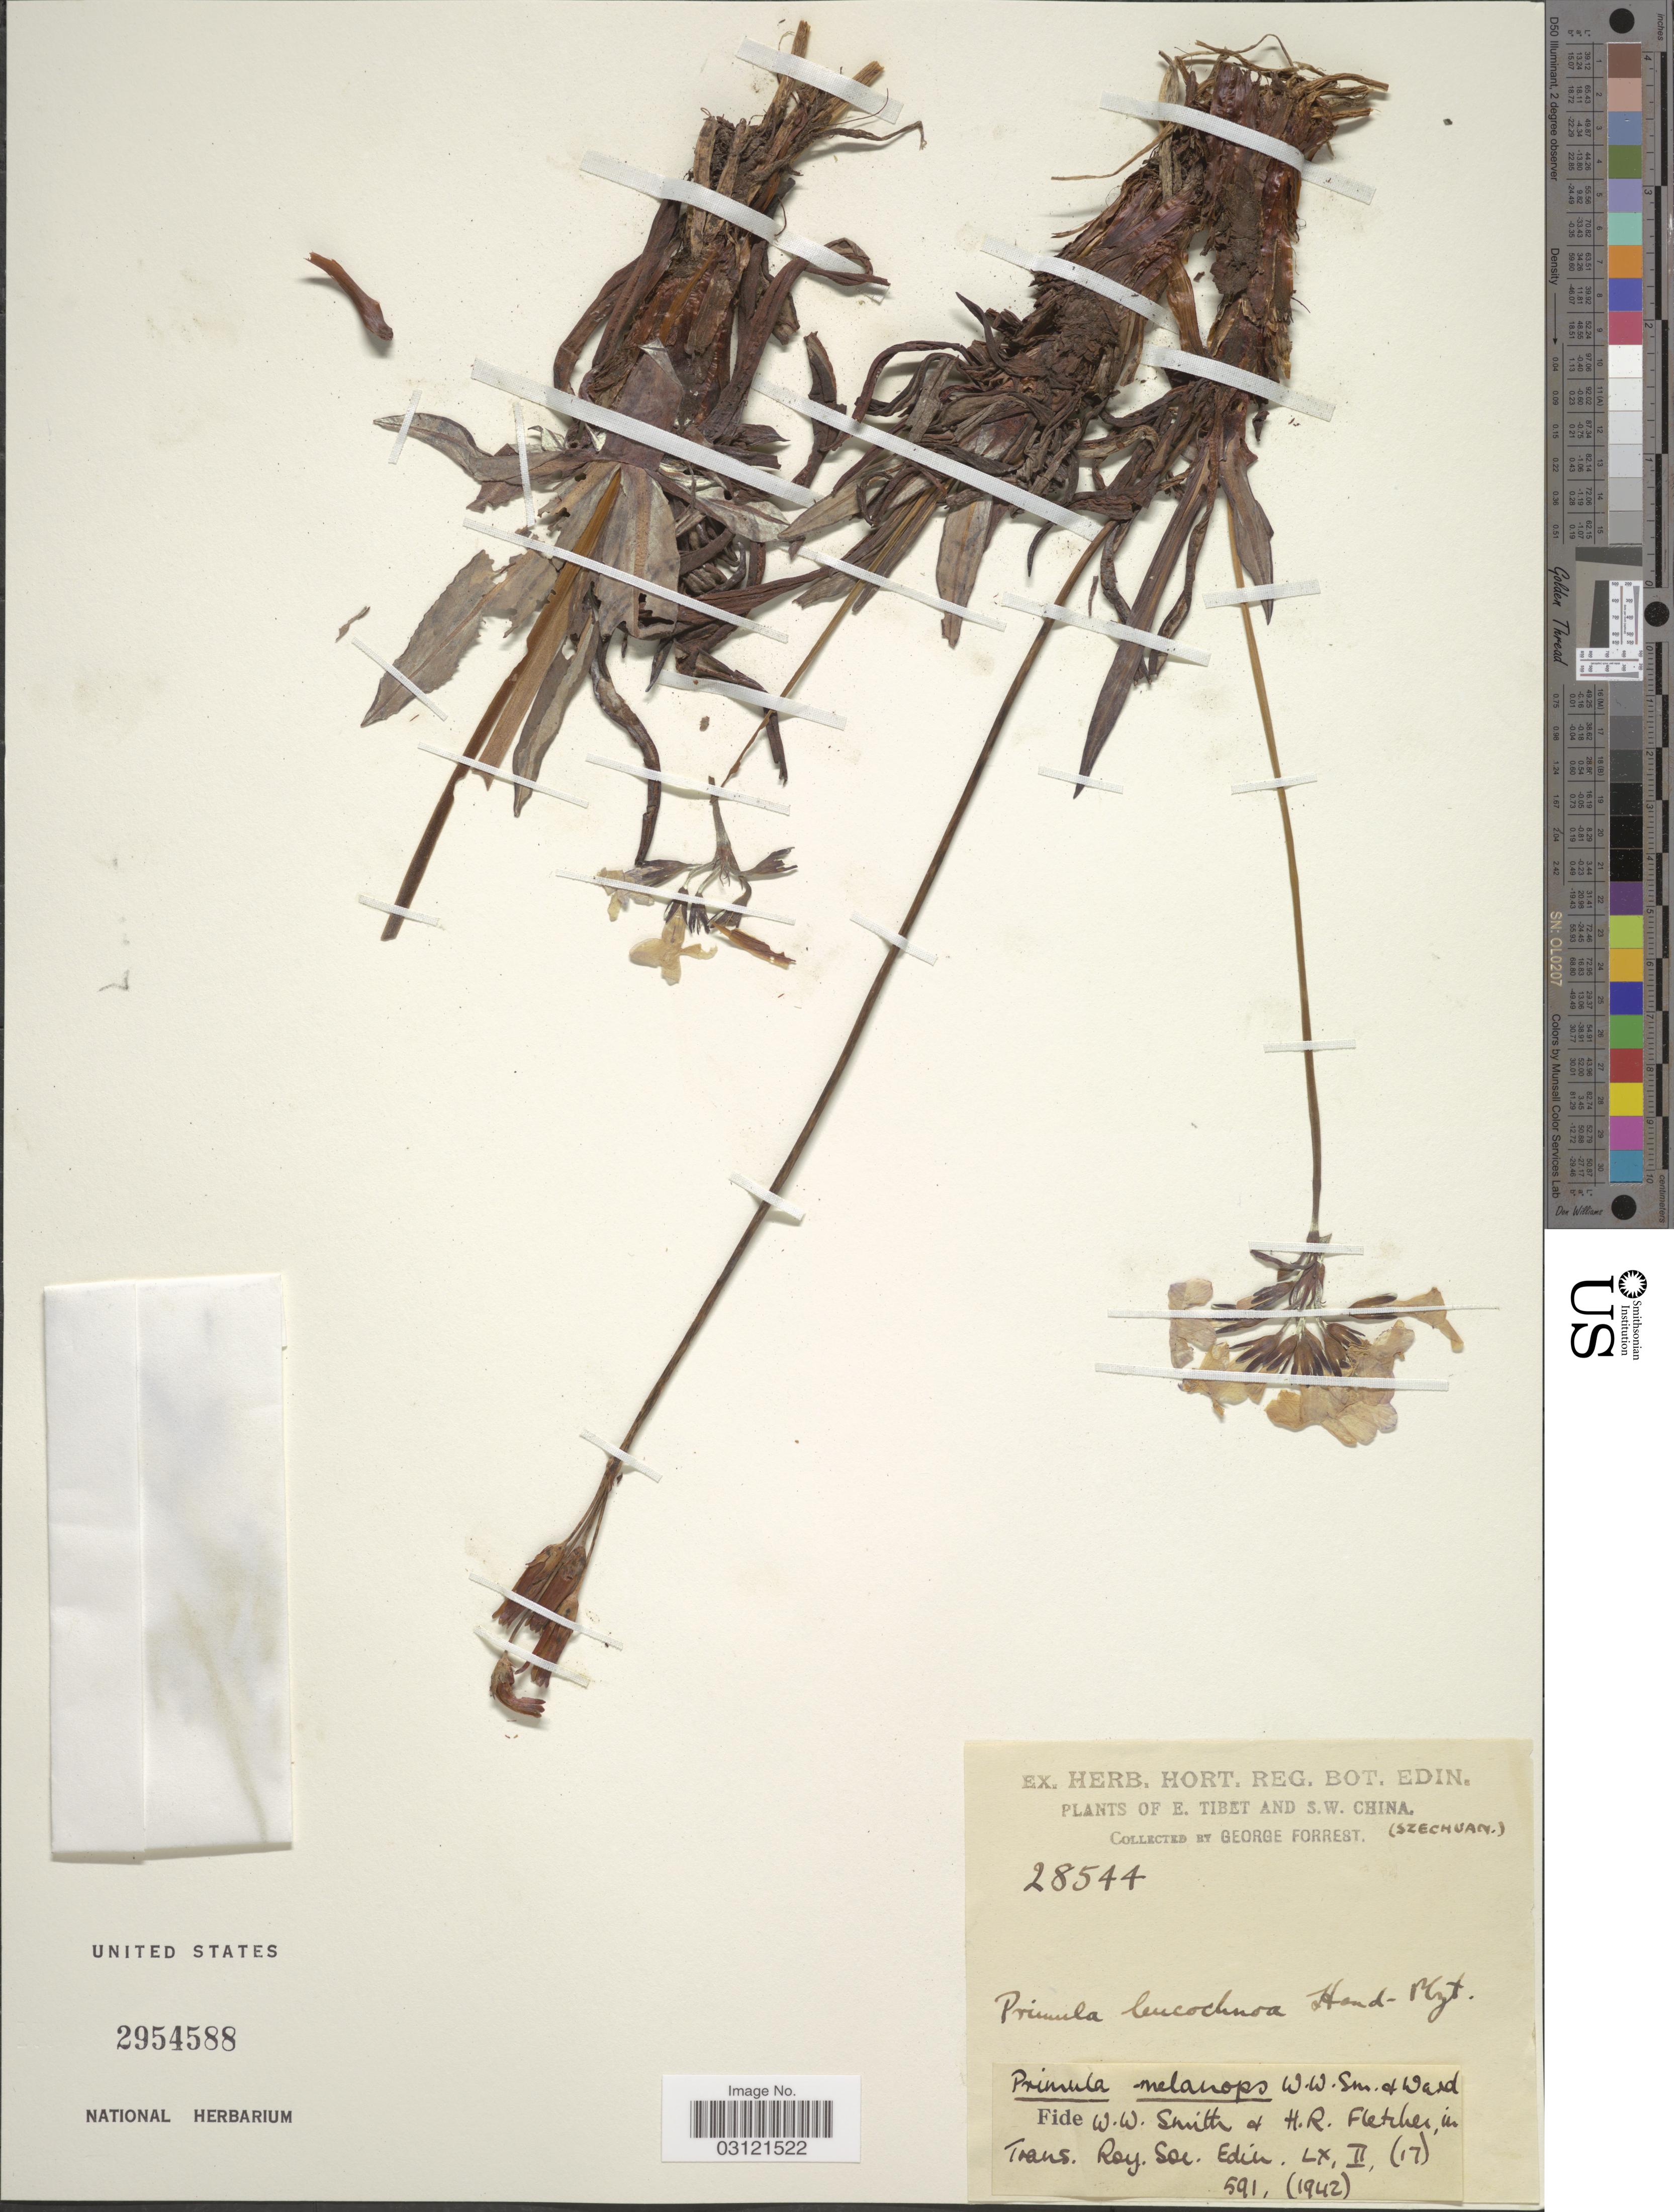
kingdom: Plantae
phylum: Tracheophyta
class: Magnoliopsida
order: Ericales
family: Primulaceae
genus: Primula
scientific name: Primula melanops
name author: W.W. Sm. & Kingdon-Ward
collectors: G. Forrest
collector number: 28544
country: China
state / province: Sichuan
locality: S.W. China. (Szechuan).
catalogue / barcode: US 2954588